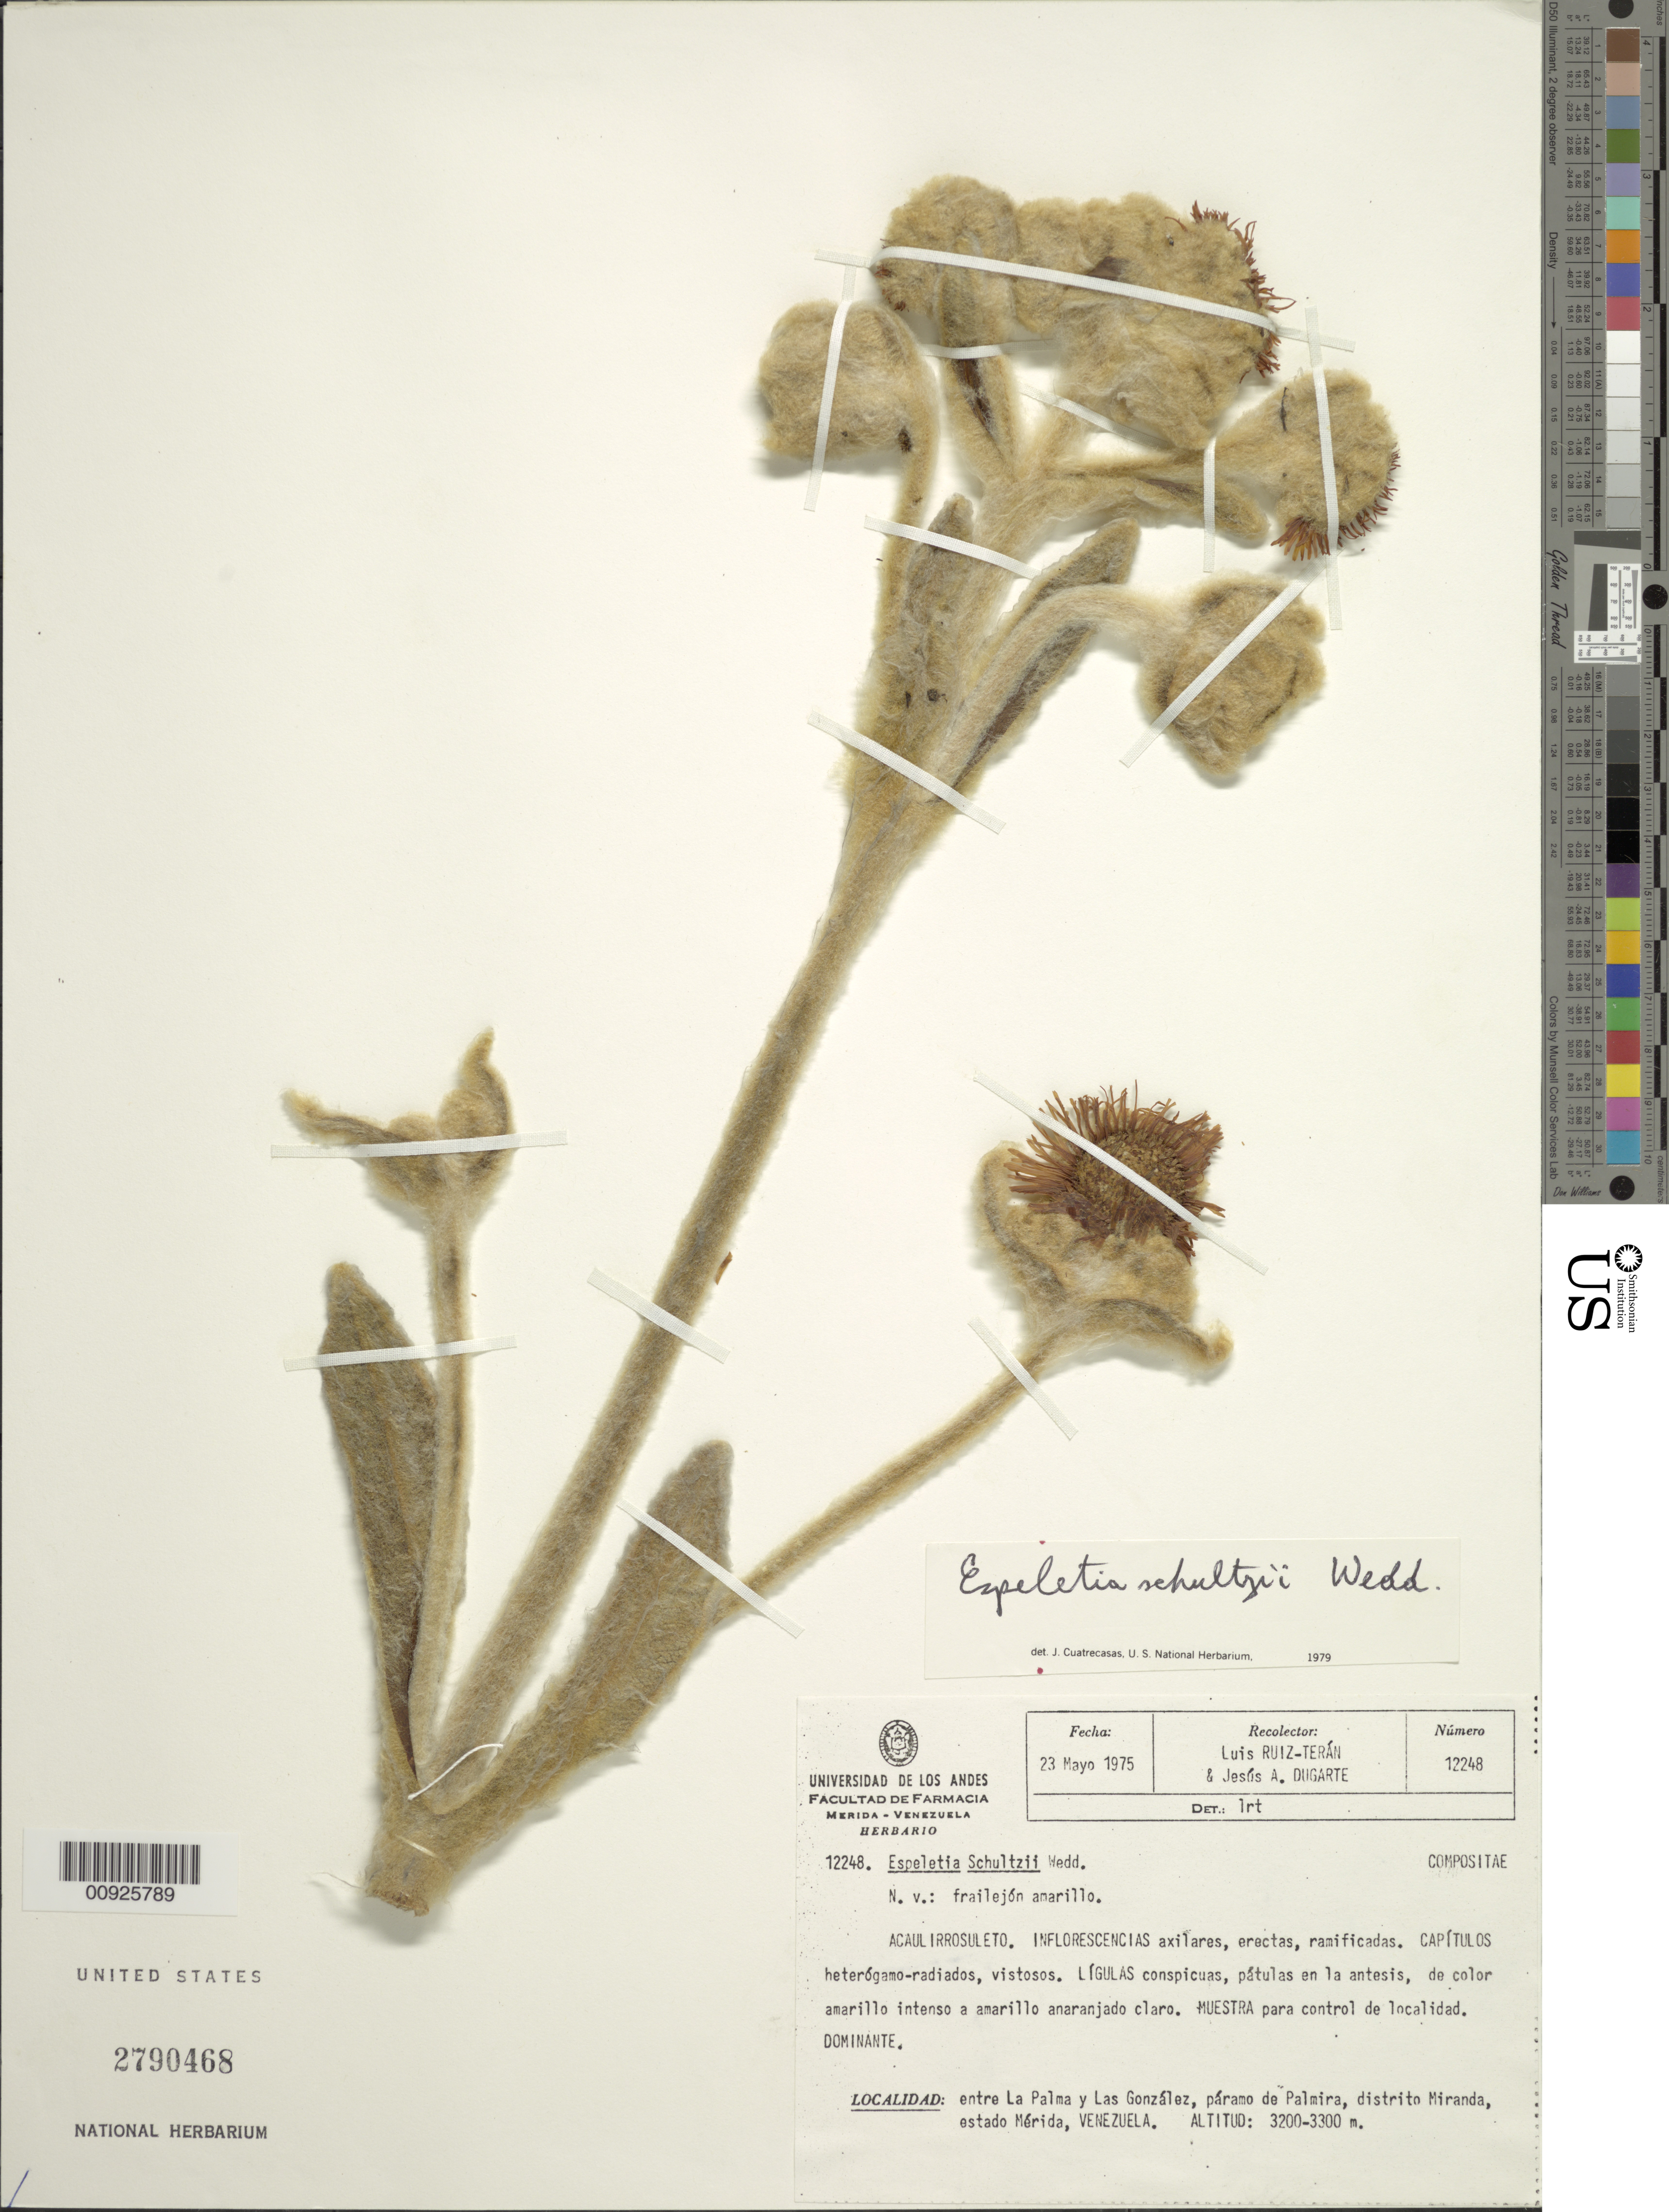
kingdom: Plantae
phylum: Tracheophyta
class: Magnoliopsida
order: Asterales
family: Asteraceae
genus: Espeletia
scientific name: Espeletia schultzii var. subparamuna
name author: Cuatrec.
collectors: L. E. Ruíz-Terán & J. Dugarte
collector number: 12248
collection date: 1975-05-23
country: Venezuela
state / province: Mérida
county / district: Miranda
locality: Páramo de Palmira. Entre la Palma y las Gonzáles, páramo de Palmira.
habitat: Dominante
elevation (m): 3200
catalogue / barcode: US 2790468